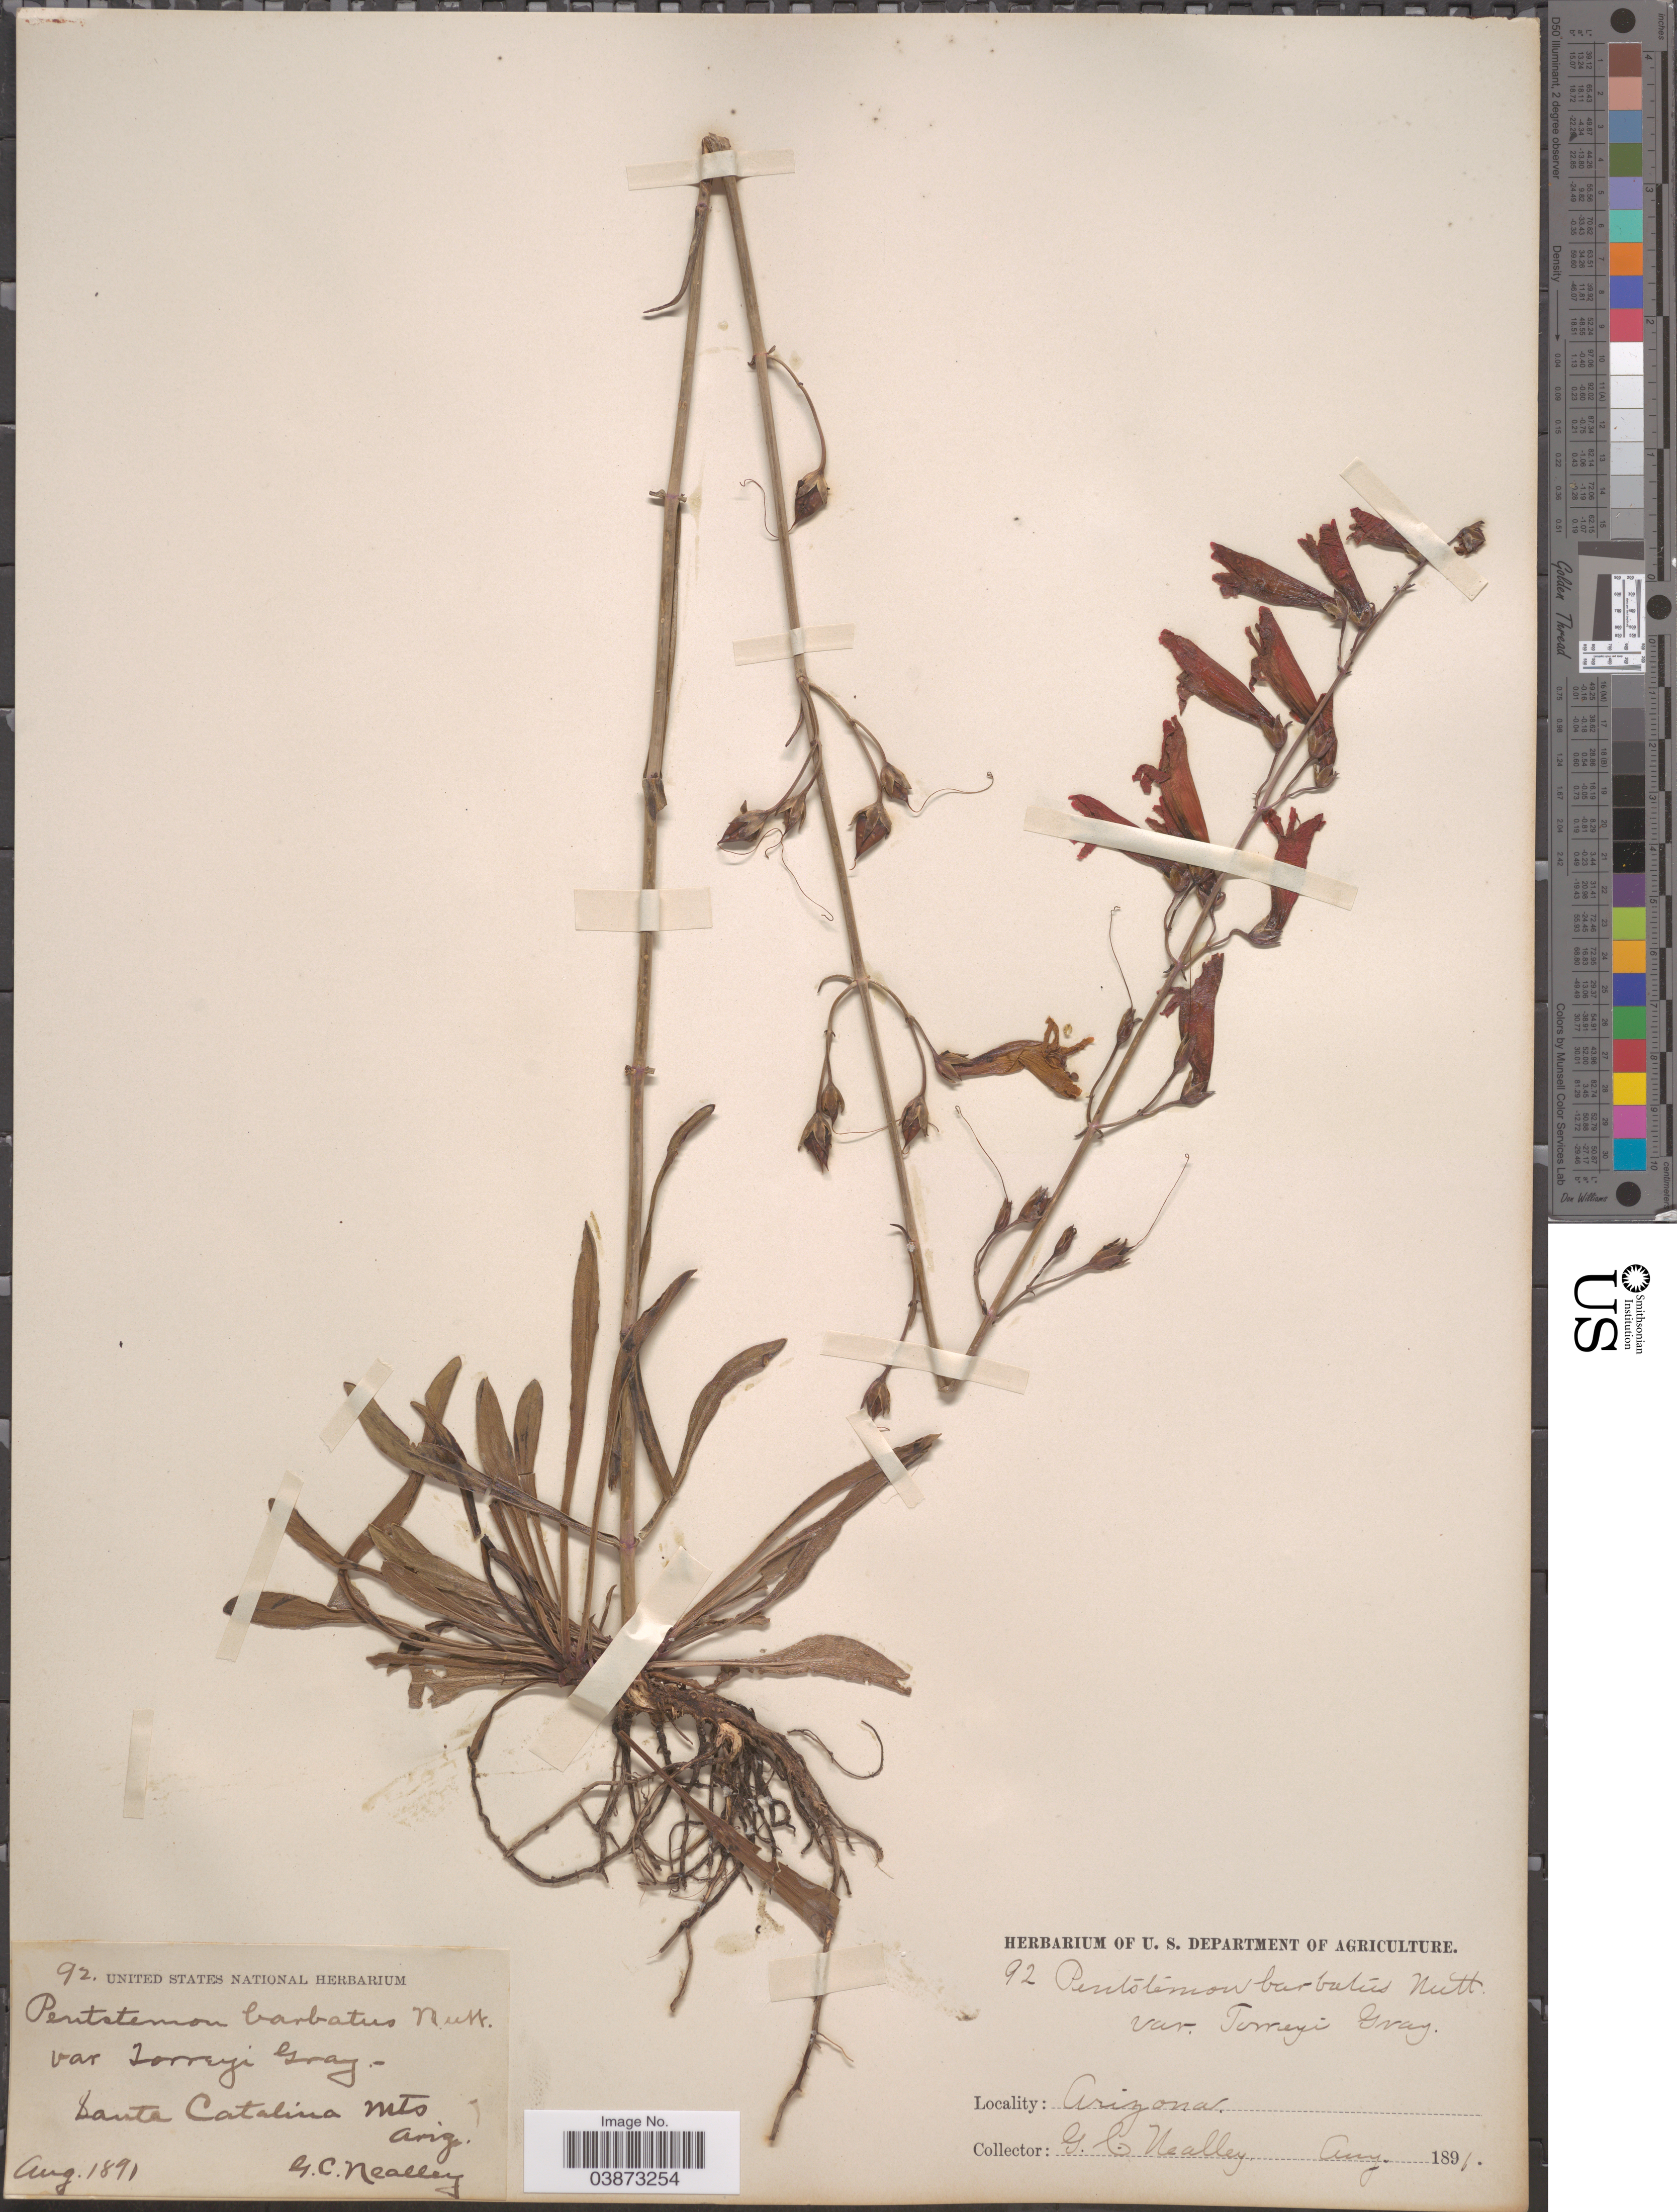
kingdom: Plantae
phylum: Tracheophyta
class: Magnoliopsida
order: Lamiales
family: Plantaginaceae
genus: Penstemon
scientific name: Penstemon barbatus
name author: (Cav.) Roth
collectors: G. C. Nealley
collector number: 92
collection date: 1891-08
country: United States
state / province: Arizona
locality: Santa Catalina Mts.